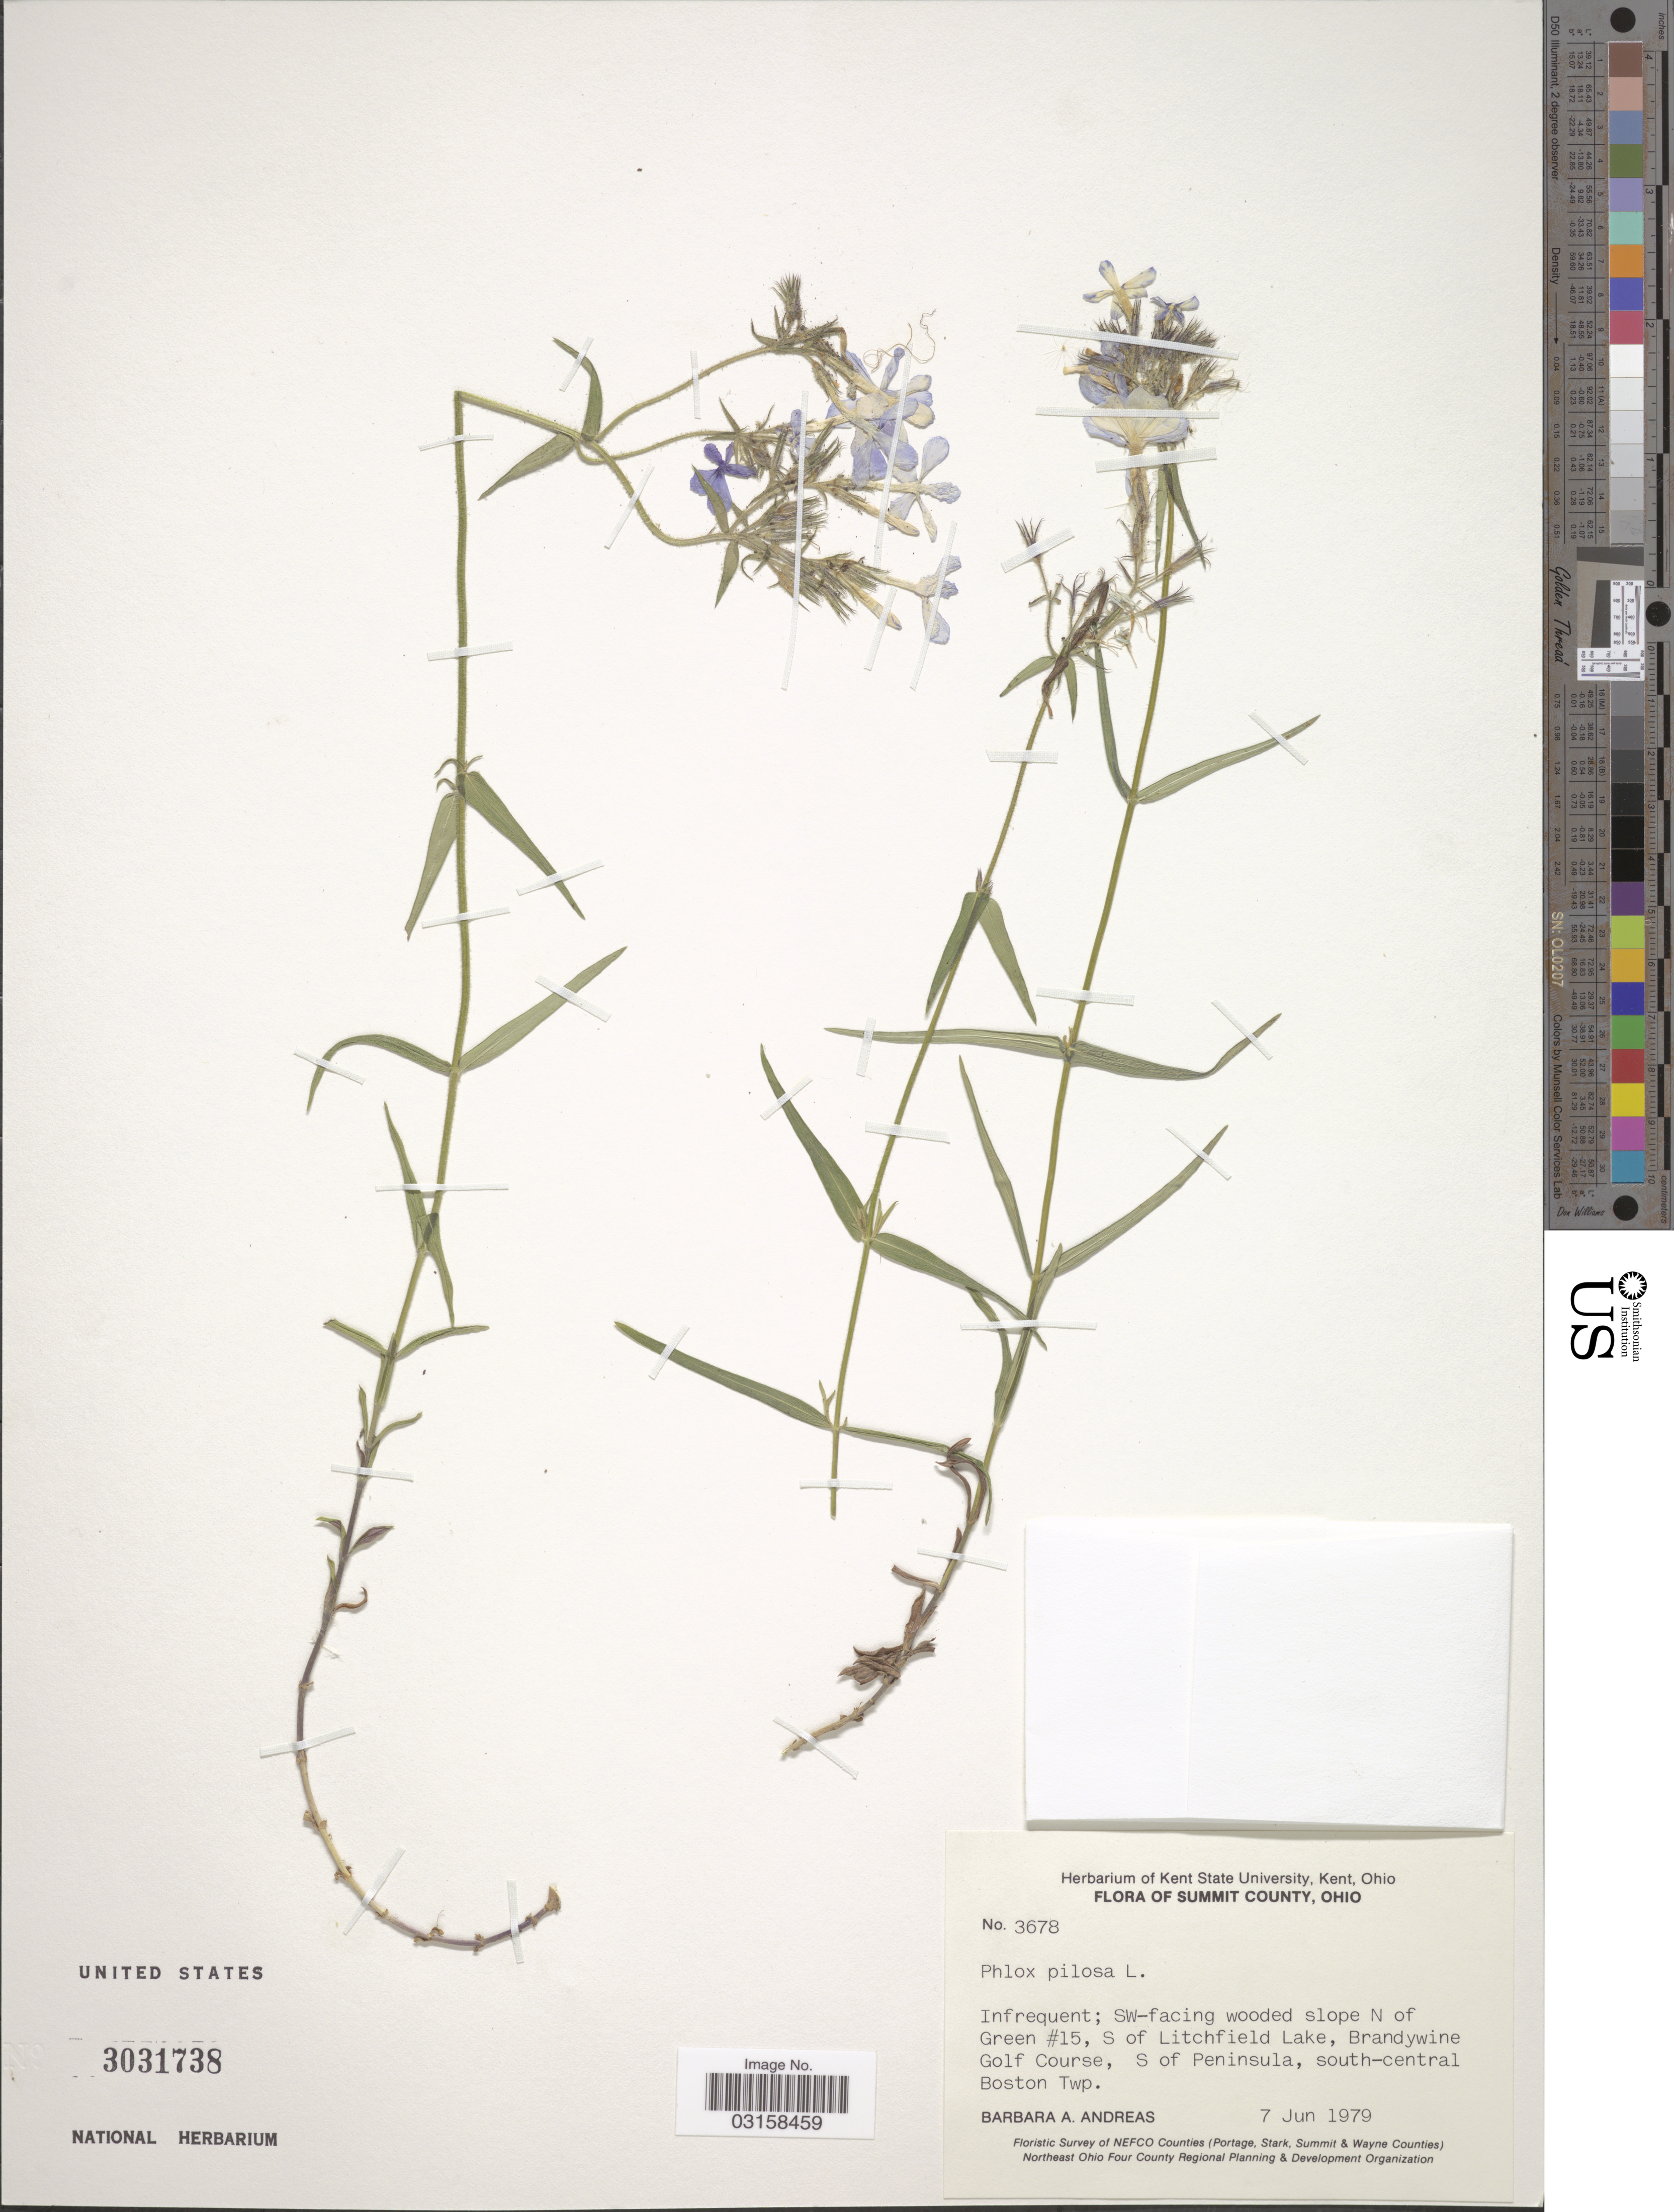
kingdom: Plantae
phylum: Tracheophyta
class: Magnoliopsida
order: Ericales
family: Polemoniaceae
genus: Phlox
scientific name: Phlox pilosa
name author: L.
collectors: B. A. Andreas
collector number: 3678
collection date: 1979-06-07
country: United States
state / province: Ohio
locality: Summit County. SW-facing wooded slope N of Green #15, S of Litchfield Lake, Brandywine Golf Course, S of Peninsula, south-central Boston Twp.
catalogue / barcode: US 3031738